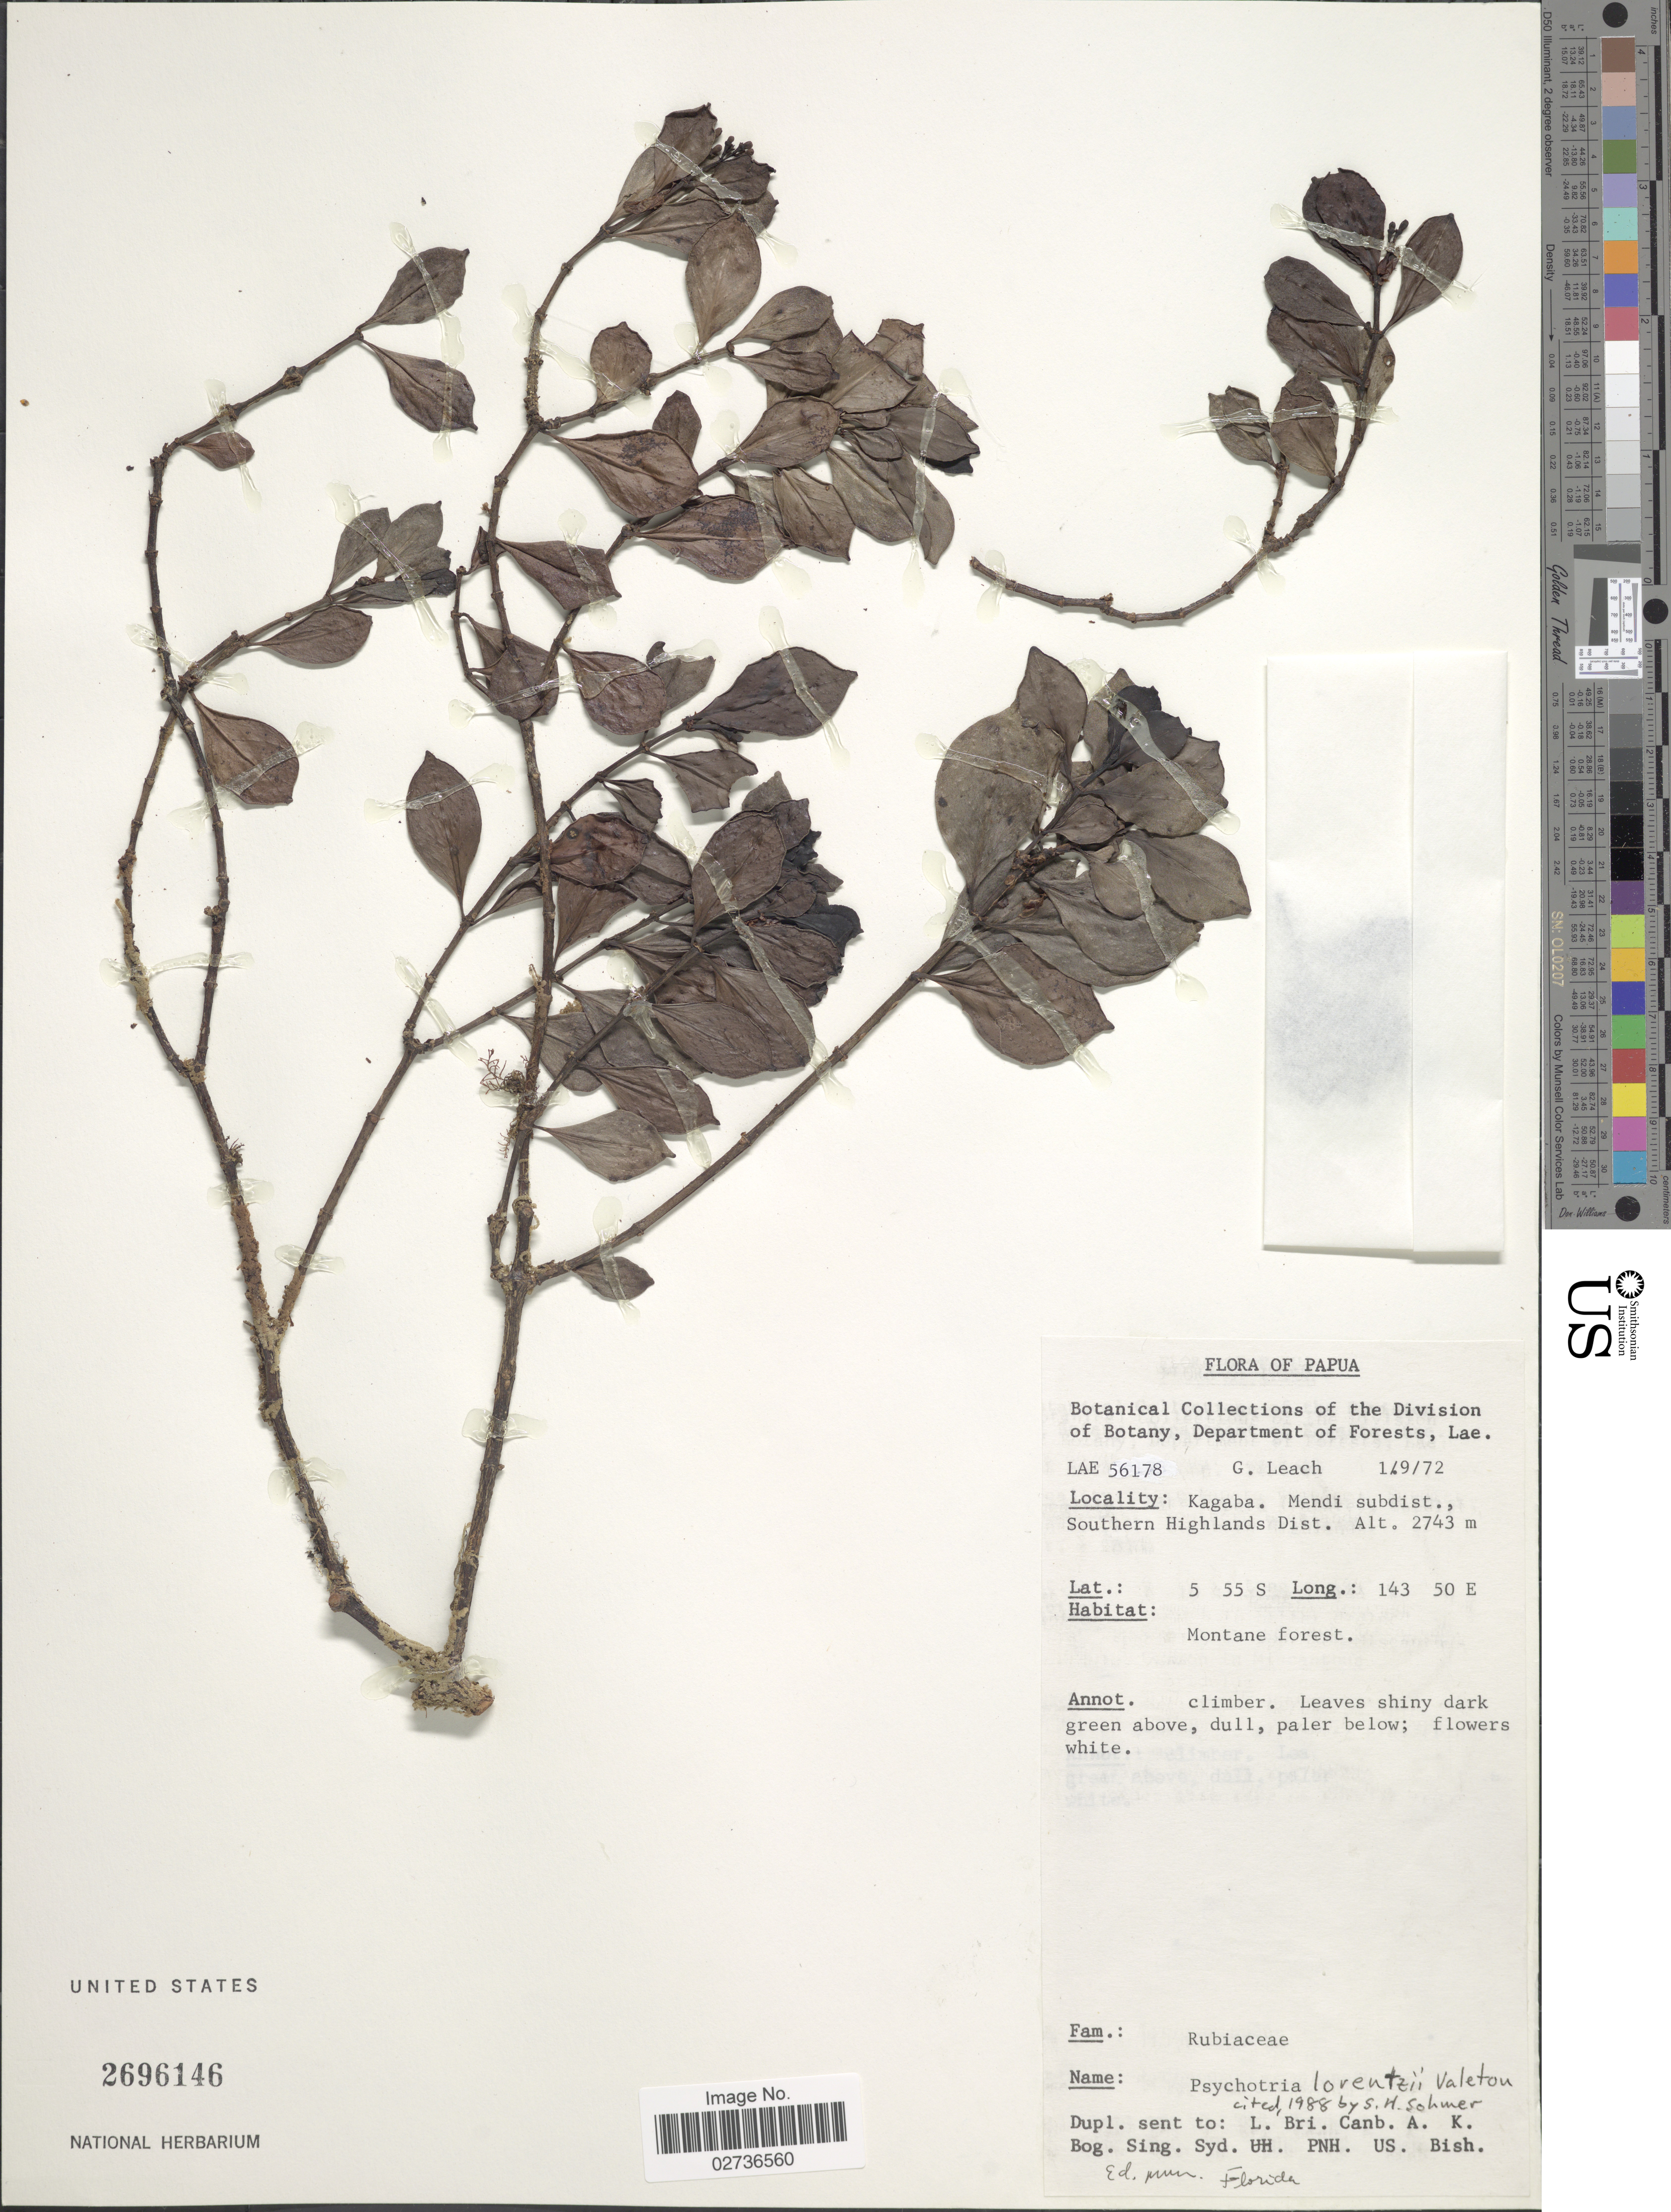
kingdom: Plantae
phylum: Tracheophyta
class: Magnoliopsida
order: Gentianales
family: Rubiaceae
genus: Psychotria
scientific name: Psychotria lorentzii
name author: Valeton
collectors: G. Leach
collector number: LAE 56178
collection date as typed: Transcribed d/m/y: 1/9/72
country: Papua New Guinea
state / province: Southern Highlands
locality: Papua, Kagaba, Mendi subdistr., Southern Highlands Dist.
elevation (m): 2743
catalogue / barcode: US 2696146